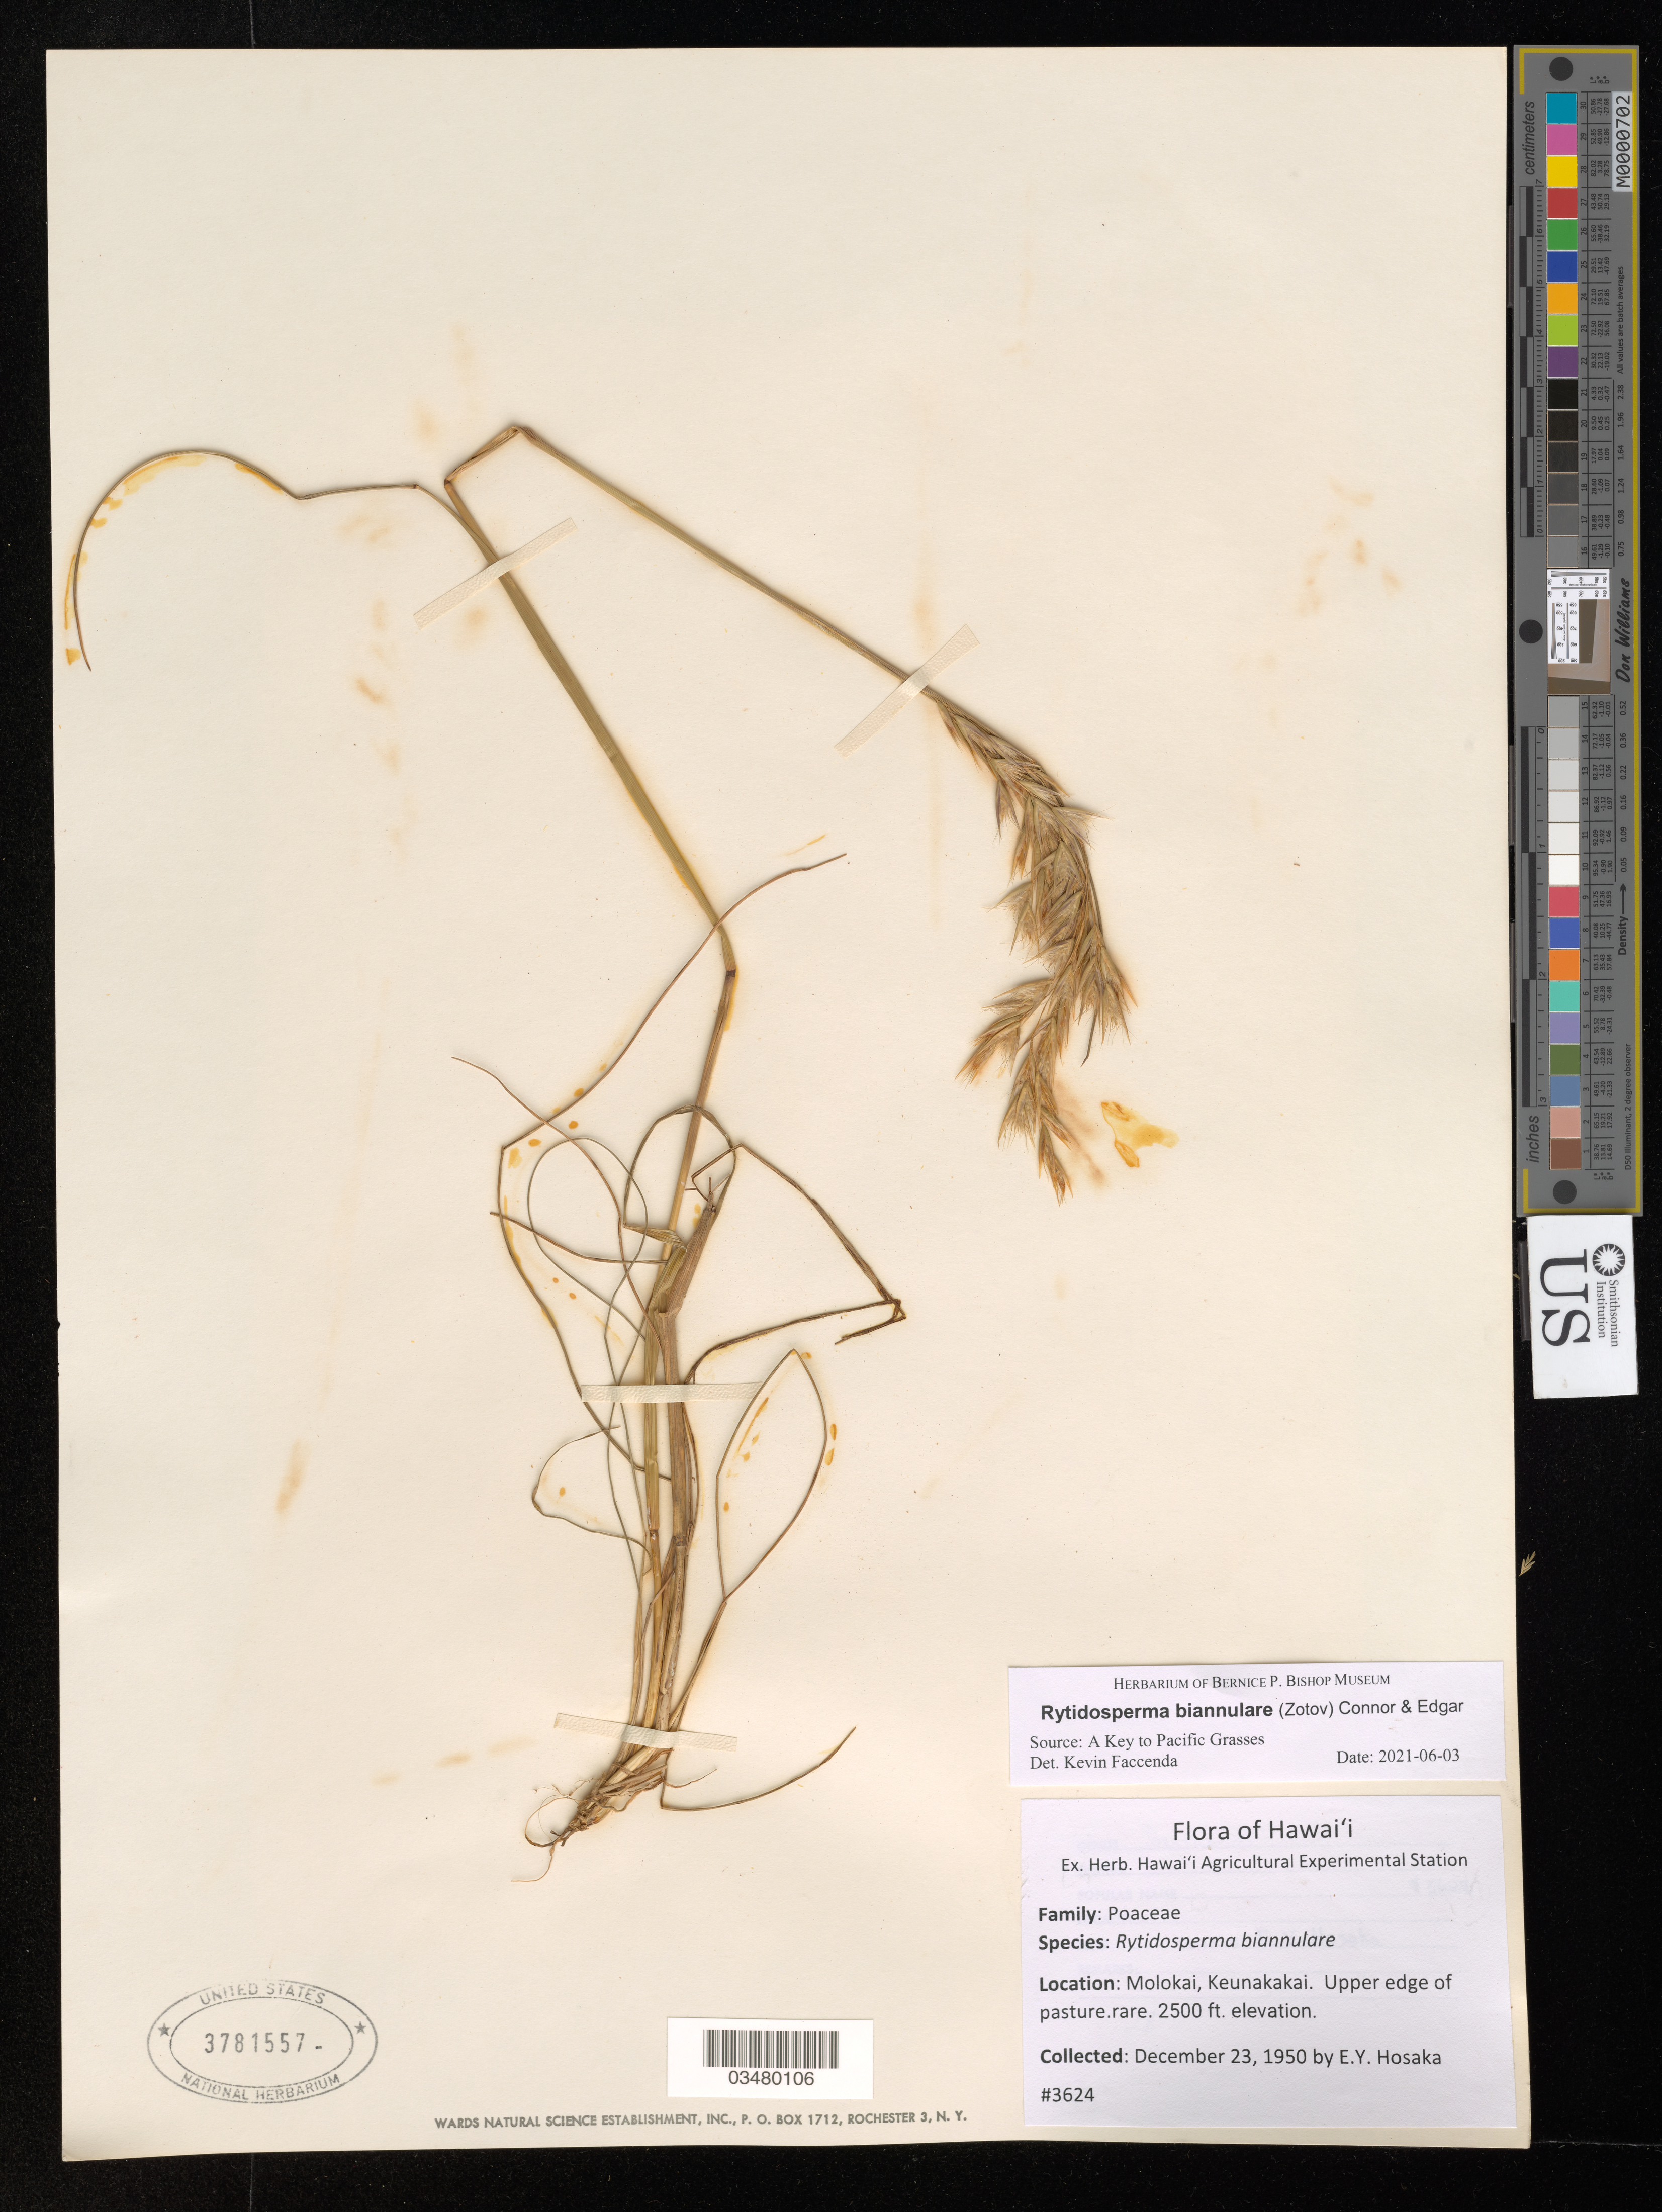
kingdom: Plantae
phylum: Tracheophyta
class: Liliopsida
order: Poales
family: Poaceae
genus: Rytidosperma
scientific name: Rytidosperma biannulare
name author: (Zotov) Connor & Edgar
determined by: Faccenda, K.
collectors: E. Y. Hosaka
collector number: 3624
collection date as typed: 23 Dec 1950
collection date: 1950-12-23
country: United States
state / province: Hawaii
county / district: Maui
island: Moloka'i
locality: Kaunakakai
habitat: Upper edge of pasture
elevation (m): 762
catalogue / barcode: US 3781557